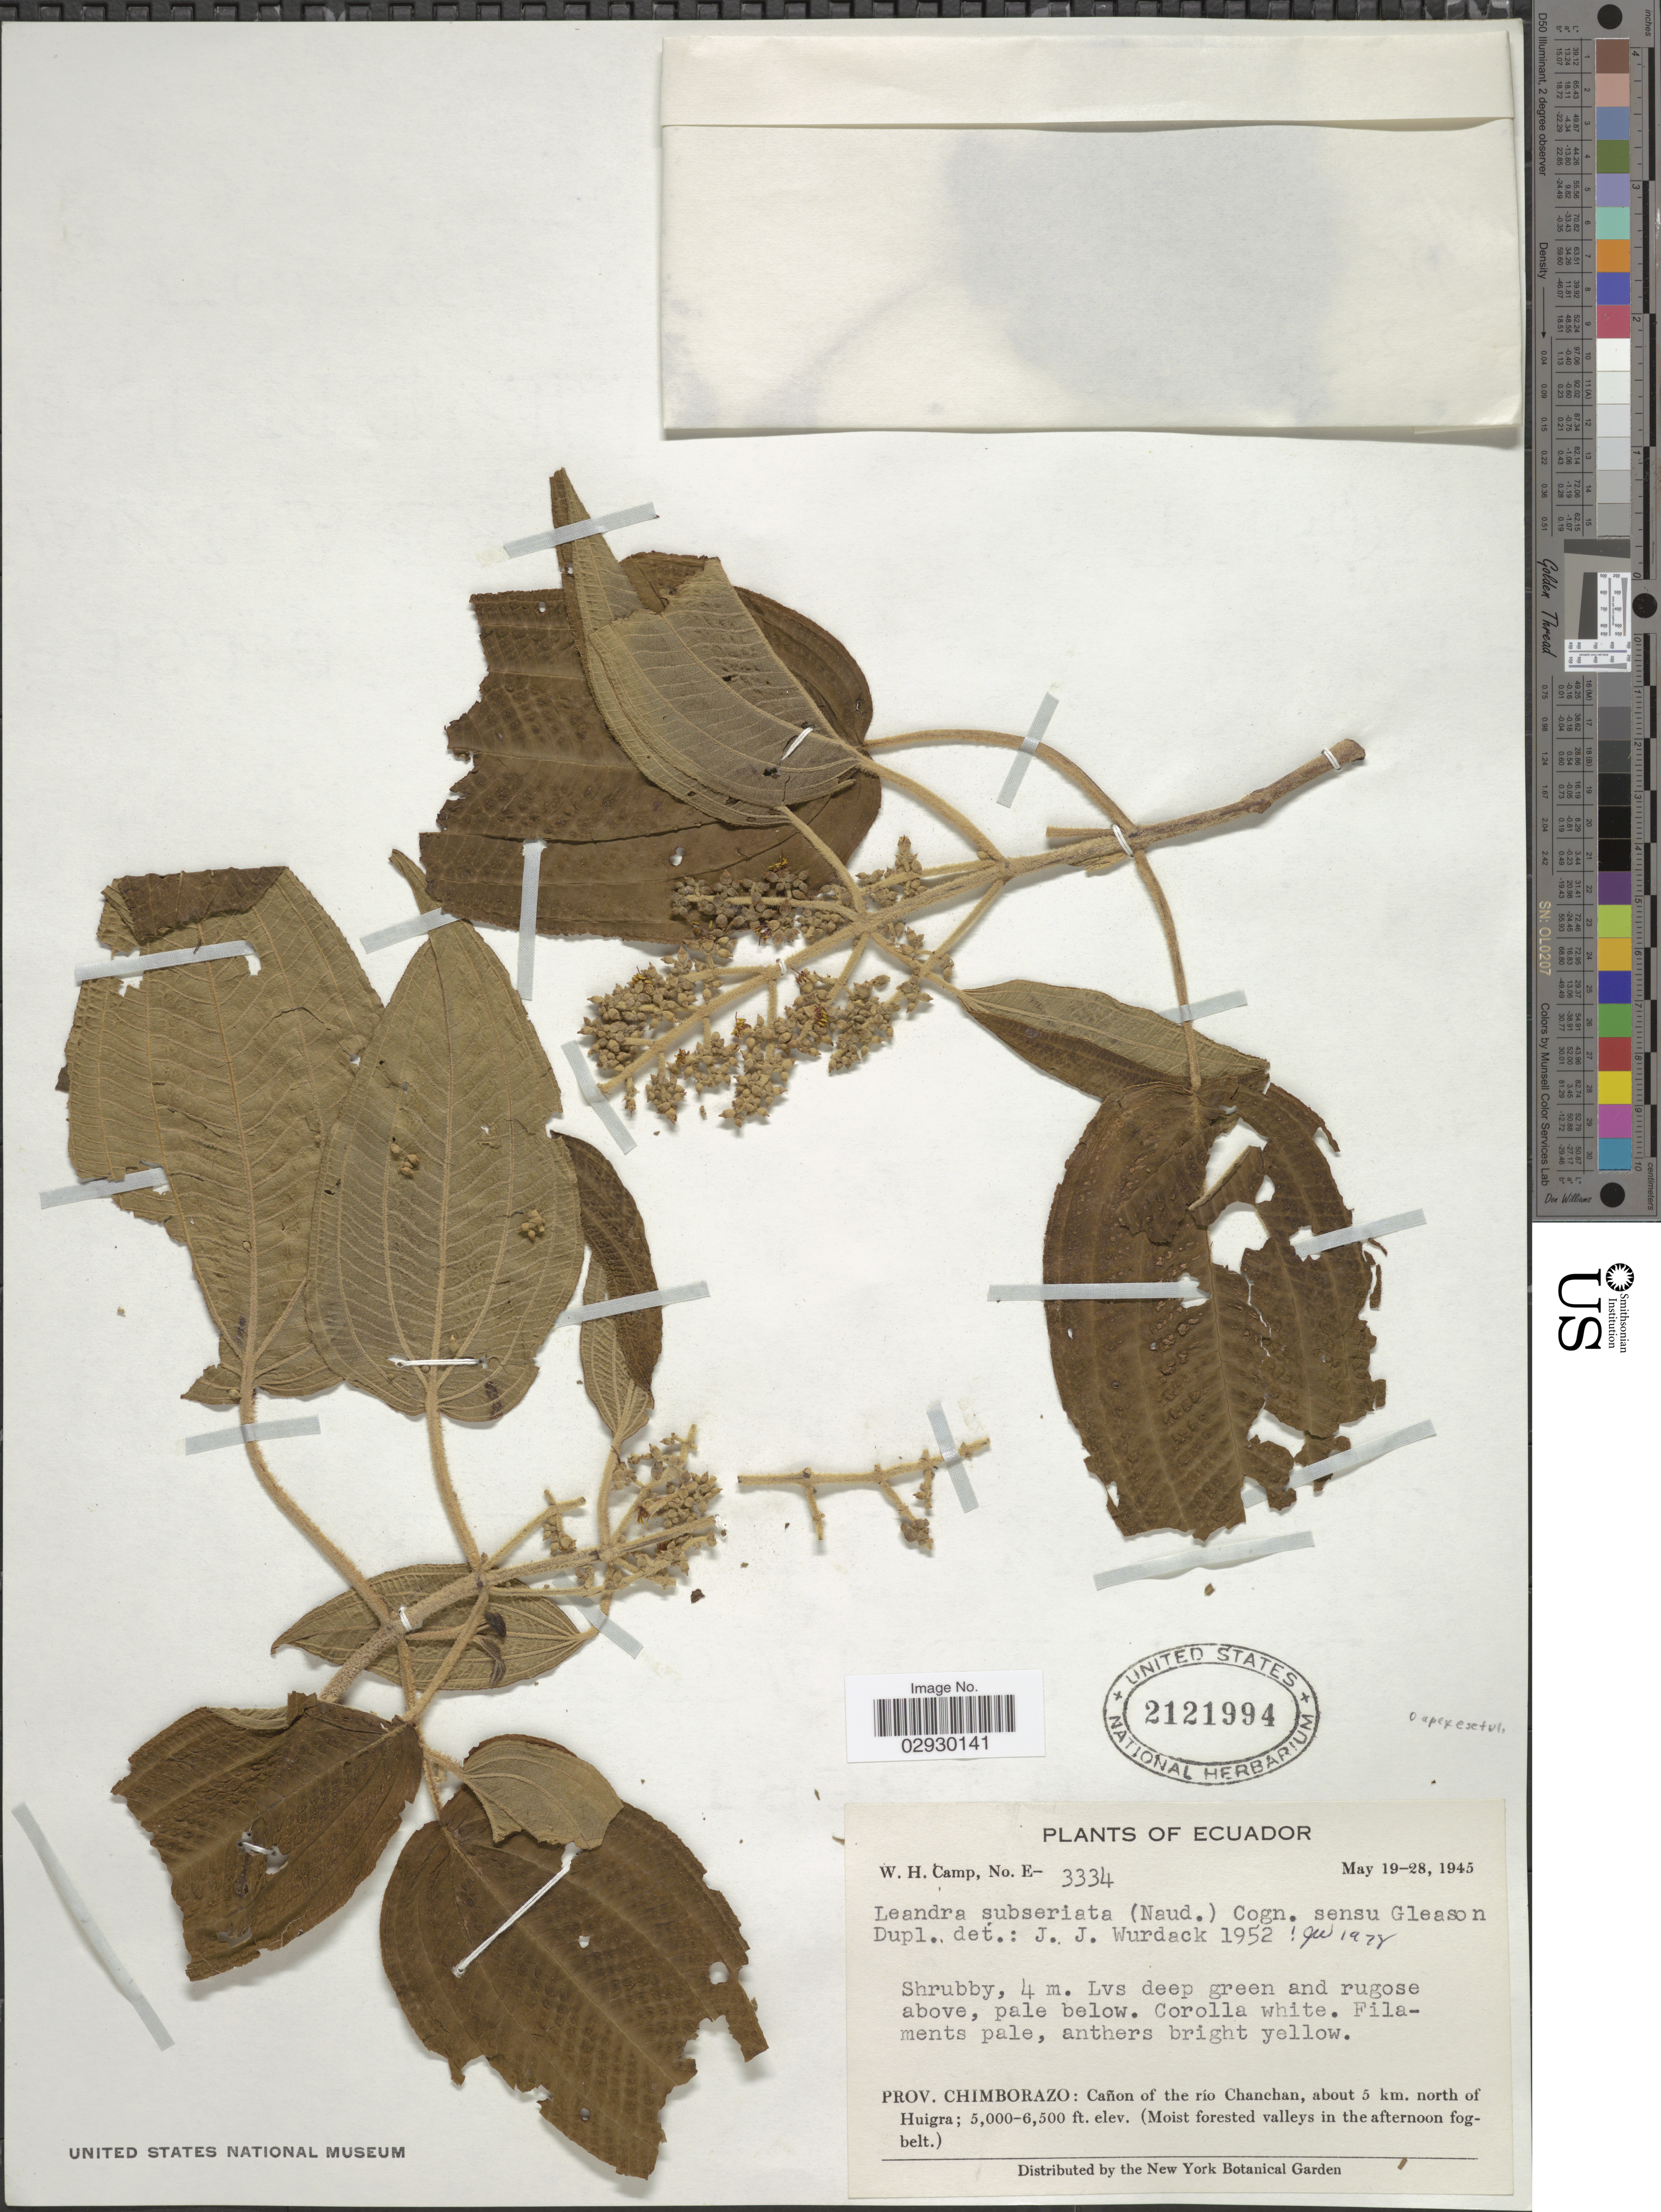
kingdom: Plantae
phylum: Tracheophyta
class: Magnoliopsida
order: Myrtales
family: Melastomataceae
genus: Leandra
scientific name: Leandra subseriata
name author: (Naudin) Cogn.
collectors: W. H. Camp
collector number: E-3334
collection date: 1945-05-19/1945-05-28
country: Ecuador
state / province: Chimborazo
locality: Cañon of the río Chanchan, about 5 km. north of Huigra.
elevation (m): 1524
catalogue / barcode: US 2121994